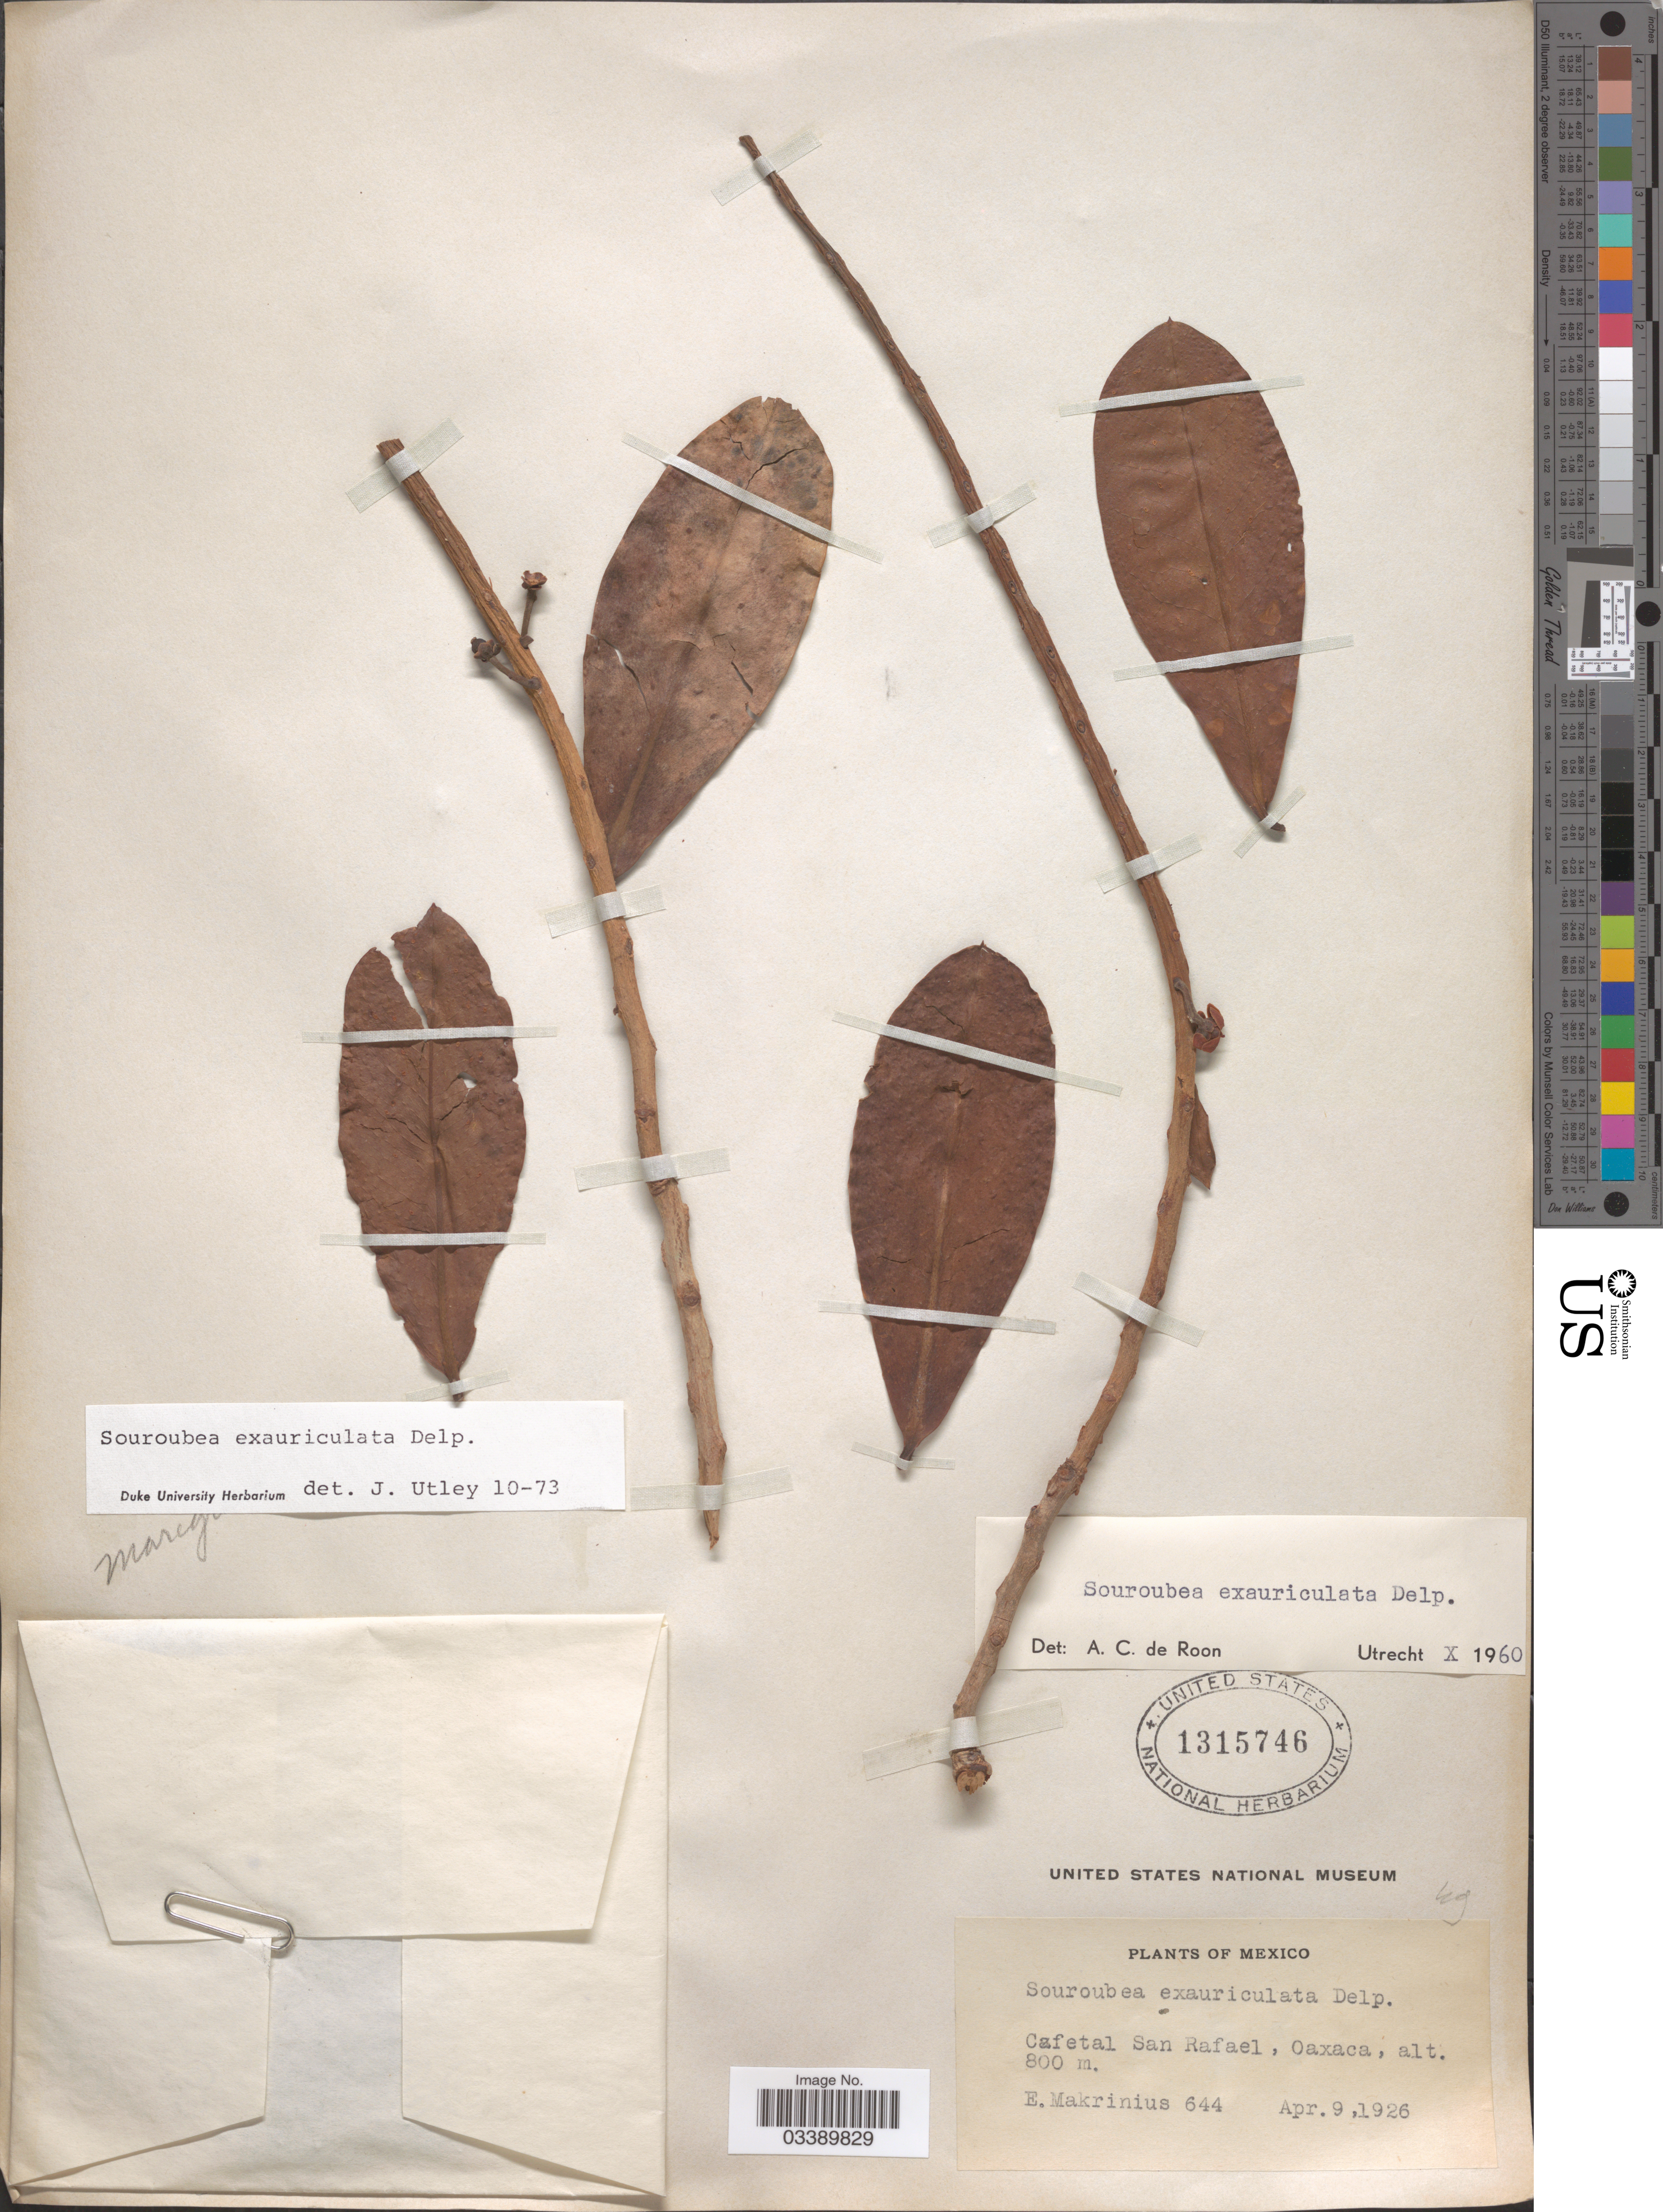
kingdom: Plantae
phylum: Tracheophyta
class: Magnoliopsida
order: Ericales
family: Marcgraviaceae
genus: Souroubea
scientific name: Souroubea exauriculata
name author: Delpino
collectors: E. Makrinius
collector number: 644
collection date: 1926-04-09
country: Mexico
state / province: Oaxaca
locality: Cafetal San Rafael.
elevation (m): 800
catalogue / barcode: US 1315746